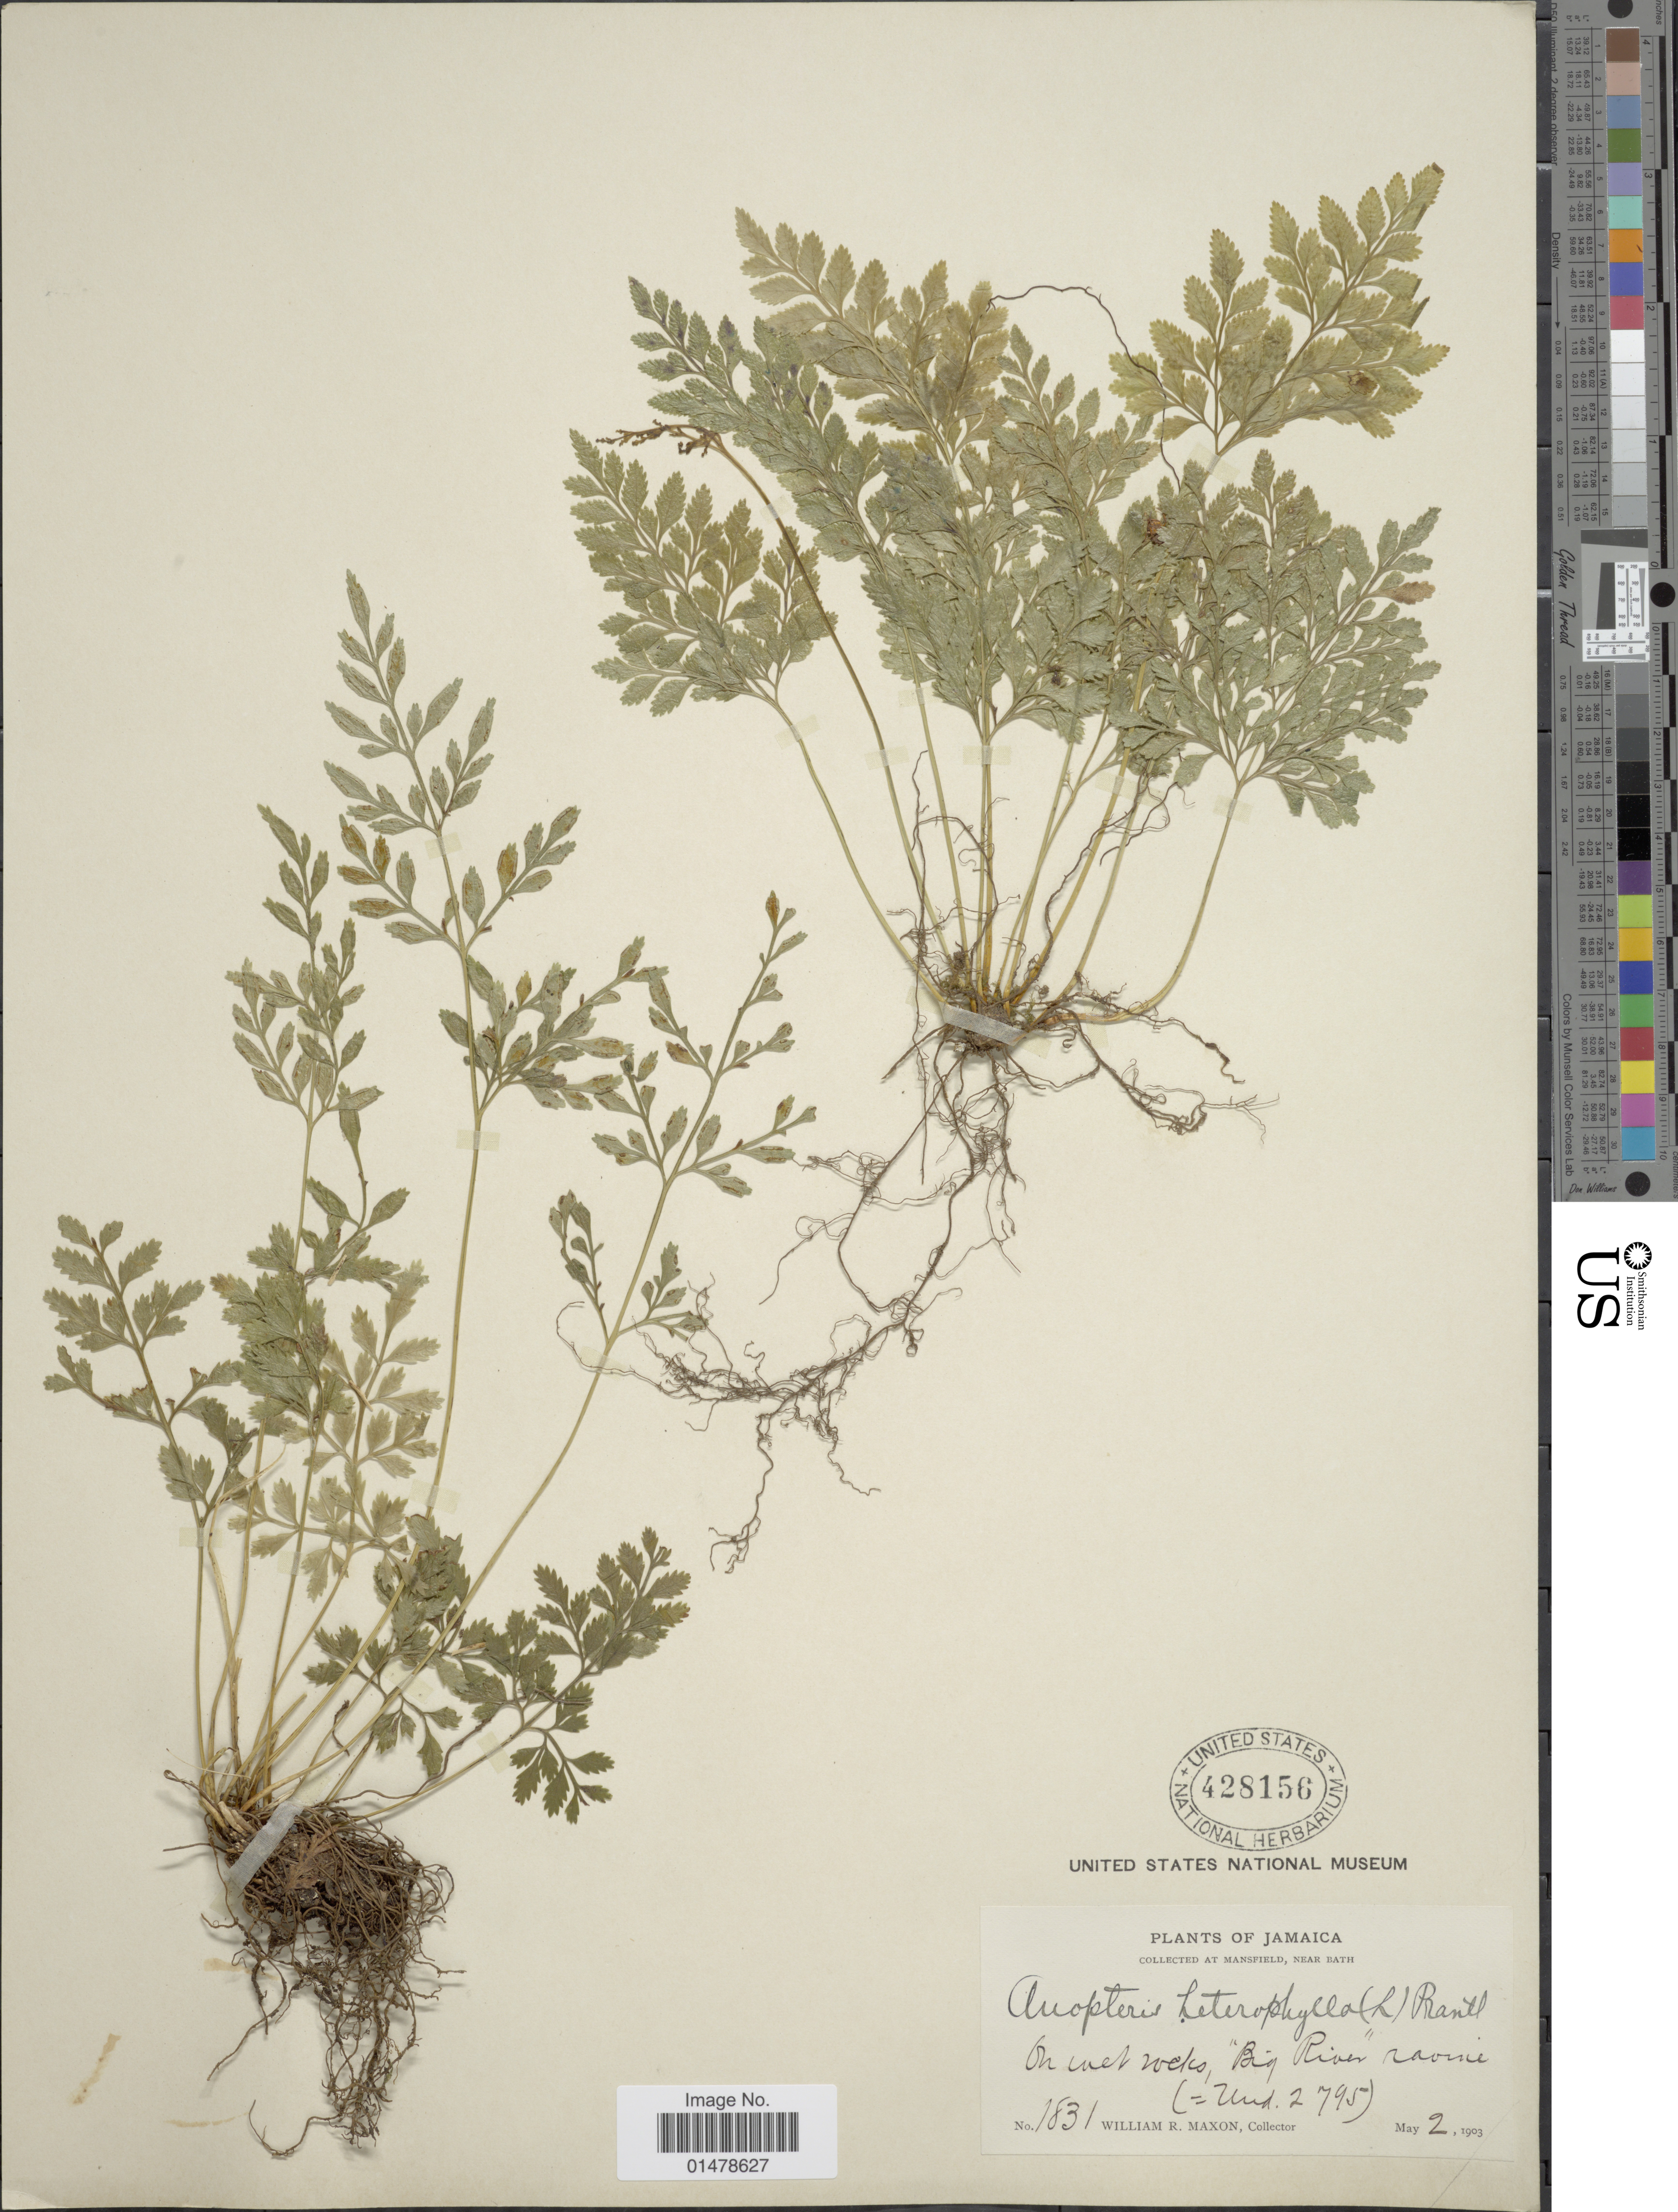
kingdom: Plantae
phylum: Tracheophyta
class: Polypodiopsida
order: Polypodiales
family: Pteridaceae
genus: Pteris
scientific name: Pteris hexagona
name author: (L.) Proctor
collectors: W. R. Maxon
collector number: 1831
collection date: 1903-05-02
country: Jamaica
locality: At Mansfield, near Bath. On wet rocks, 'Big River' ravine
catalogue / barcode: US 428156